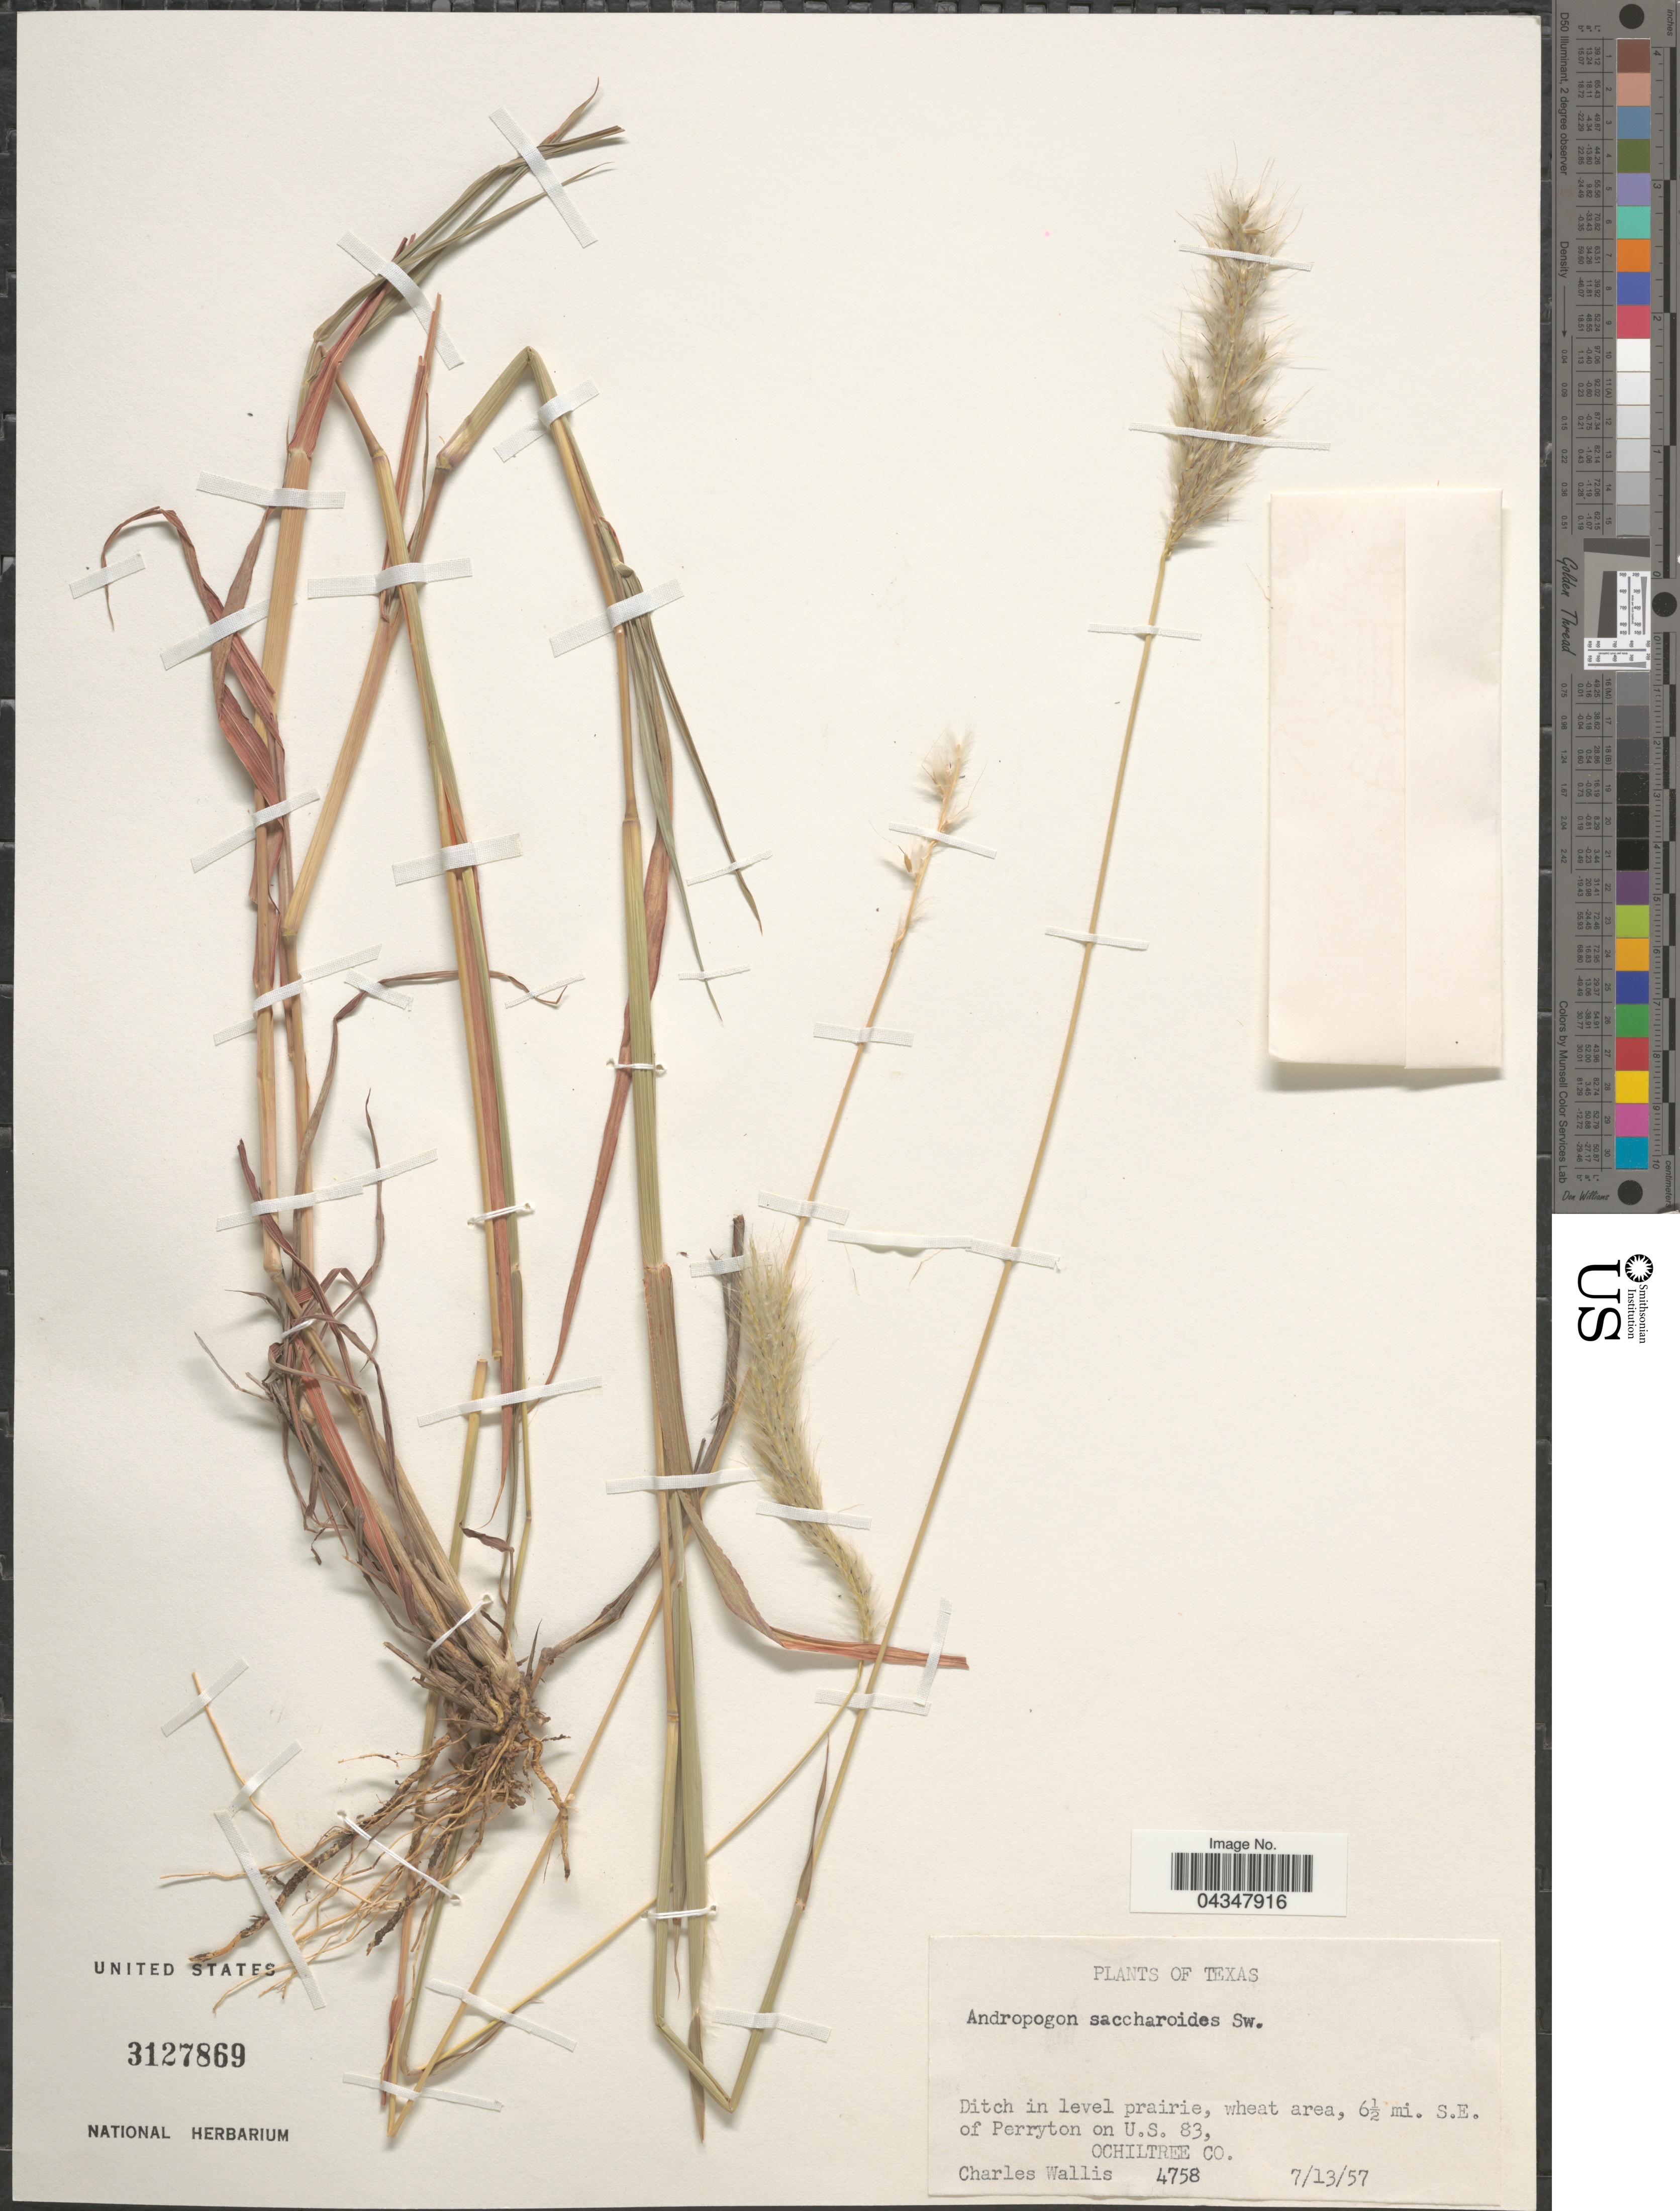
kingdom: Plantae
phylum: Tracheophyta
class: Liliopsida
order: Poales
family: Poaceae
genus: Bothriochloa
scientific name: Bothriochloa saccharoides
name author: (Sw.) Rydb.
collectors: C. Wallis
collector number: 4758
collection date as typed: Transcribed d/m/y: 13/7/57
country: United States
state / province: Texas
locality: Ditch in level prairie, wheat area, 6½ mi. S.E. of Perryton on U.S. 83, Ochiltree Co.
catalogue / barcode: US 3127869